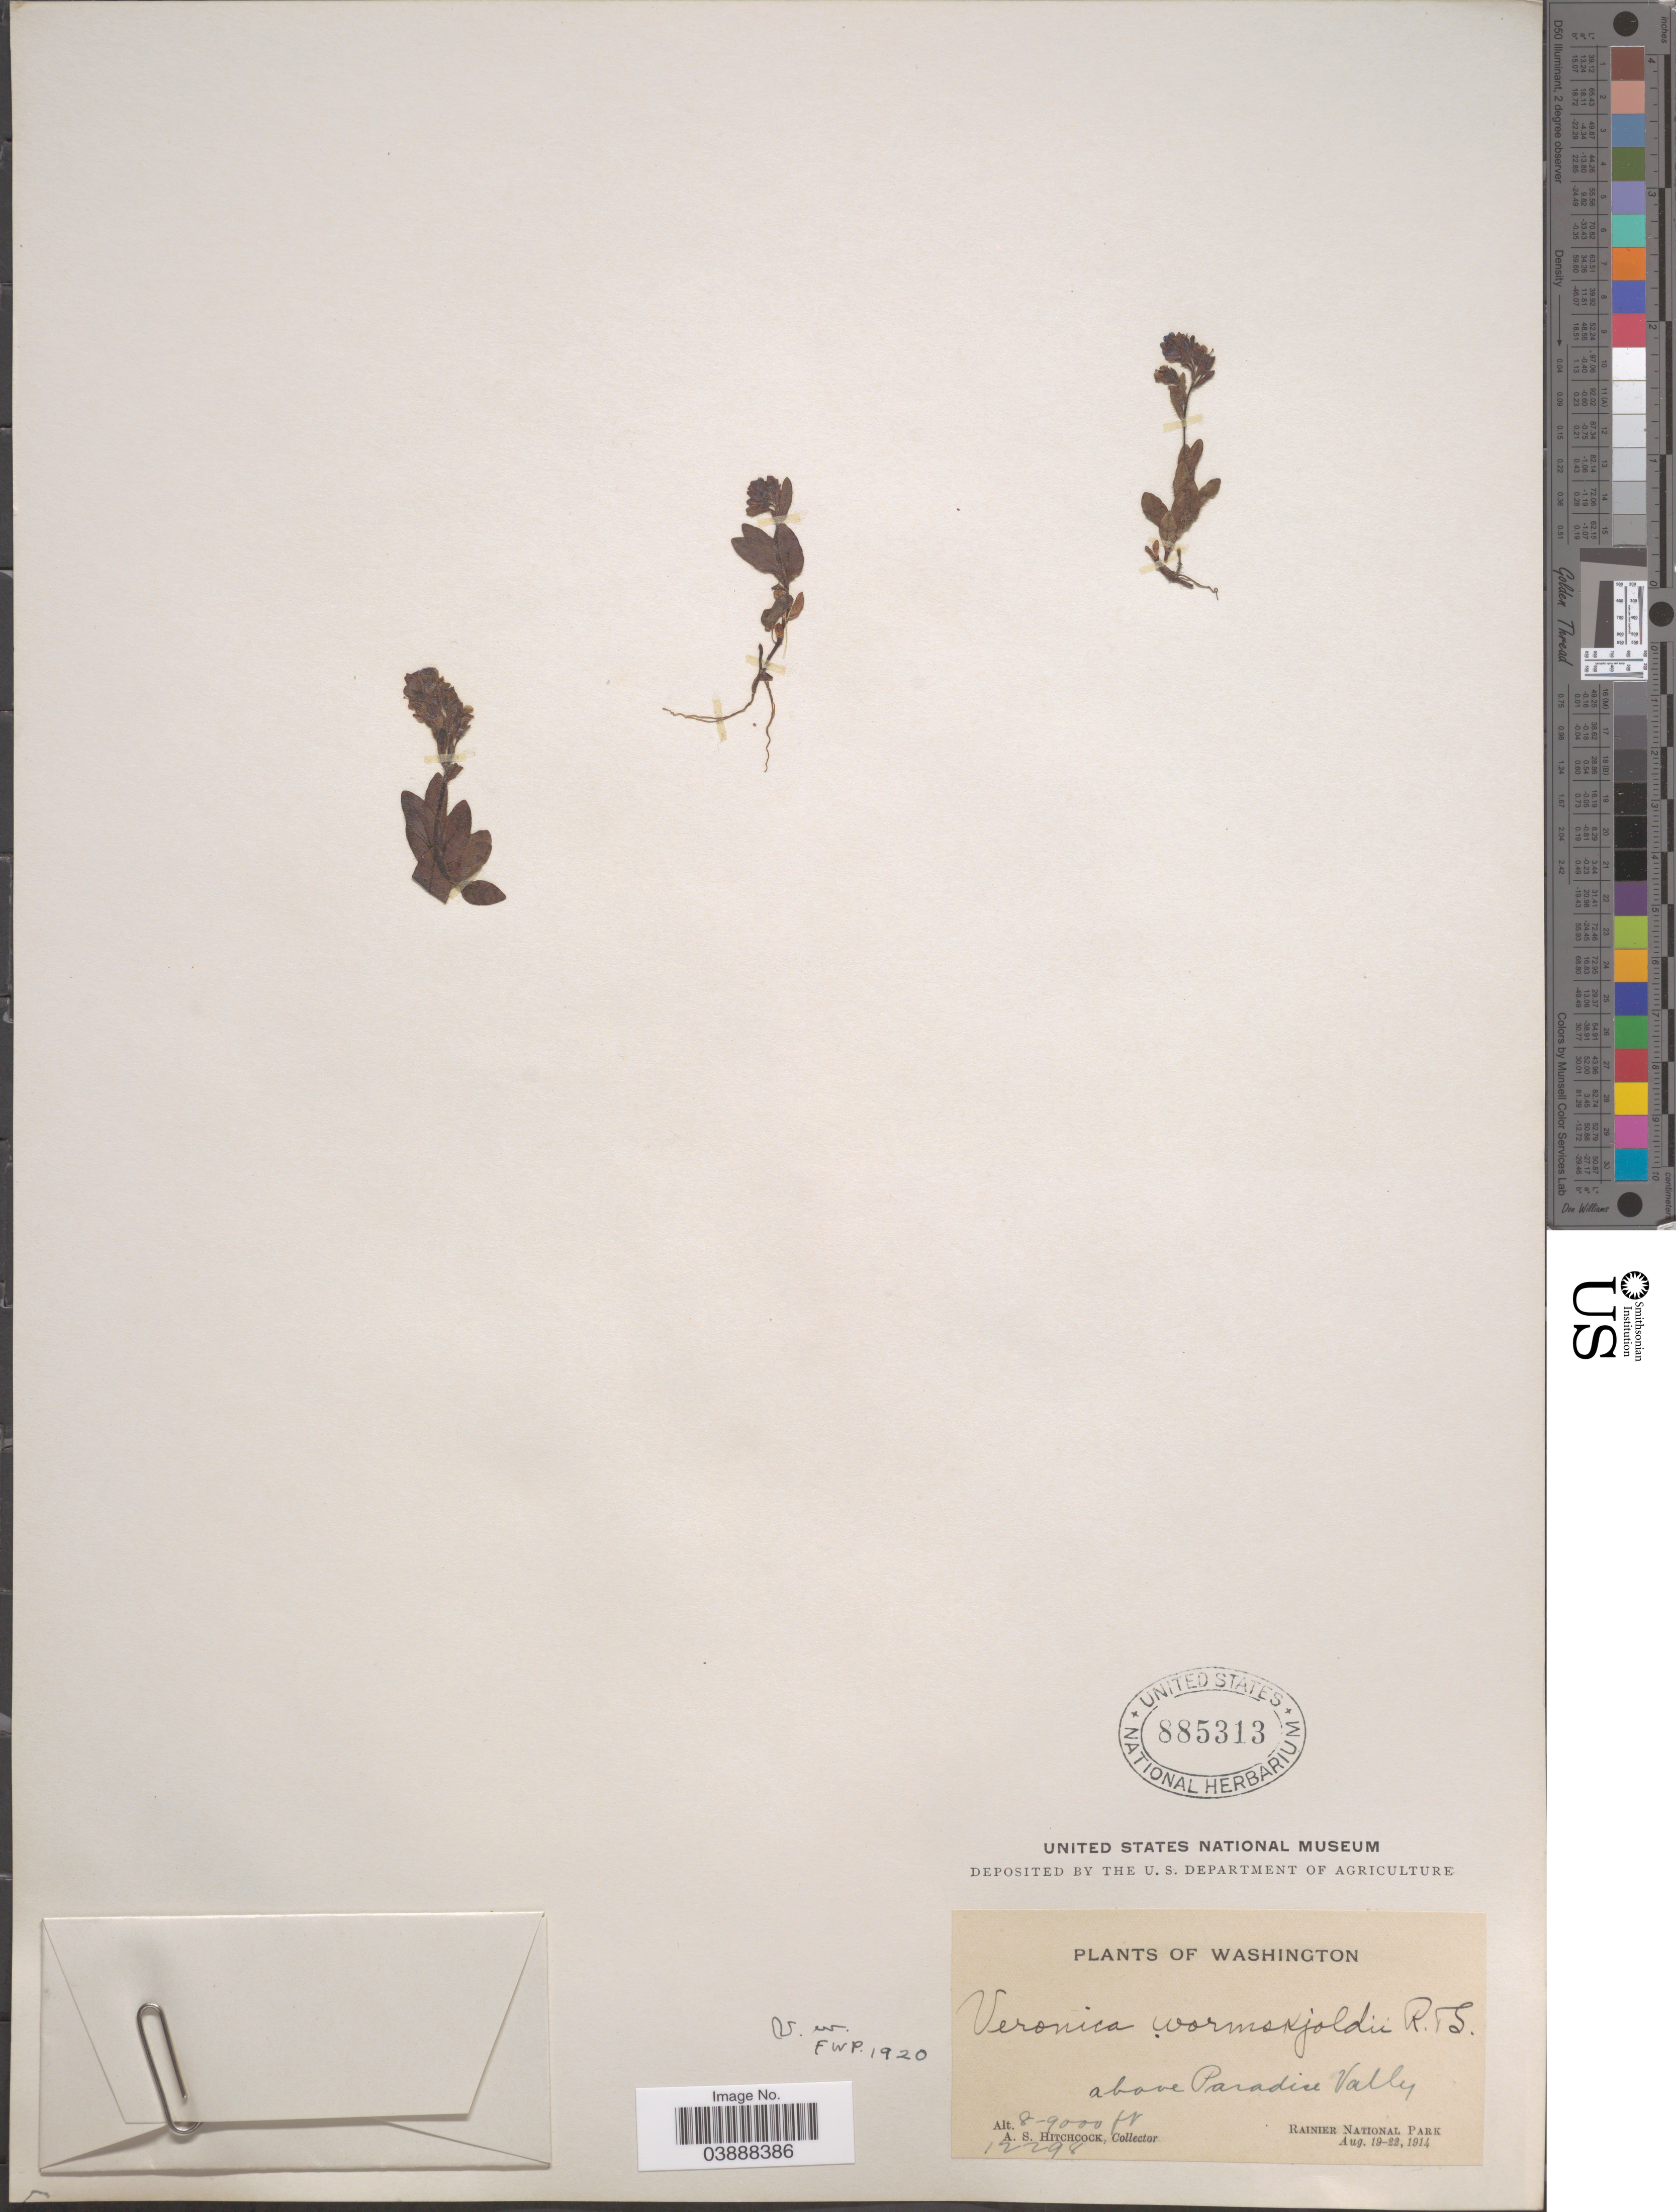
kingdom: Plantae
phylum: Tracheophyta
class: Magnoliopsida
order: Lamiales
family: Plantaginaceae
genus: Veronica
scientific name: Veronica wormskjoldii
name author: Roem. & Schult.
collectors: A. S. Hitchcock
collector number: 12298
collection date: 1914-08-19/1914-08-22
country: United States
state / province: Washington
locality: Above Paradise Valley. Rainier National Park.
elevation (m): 2438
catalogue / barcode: US 885313